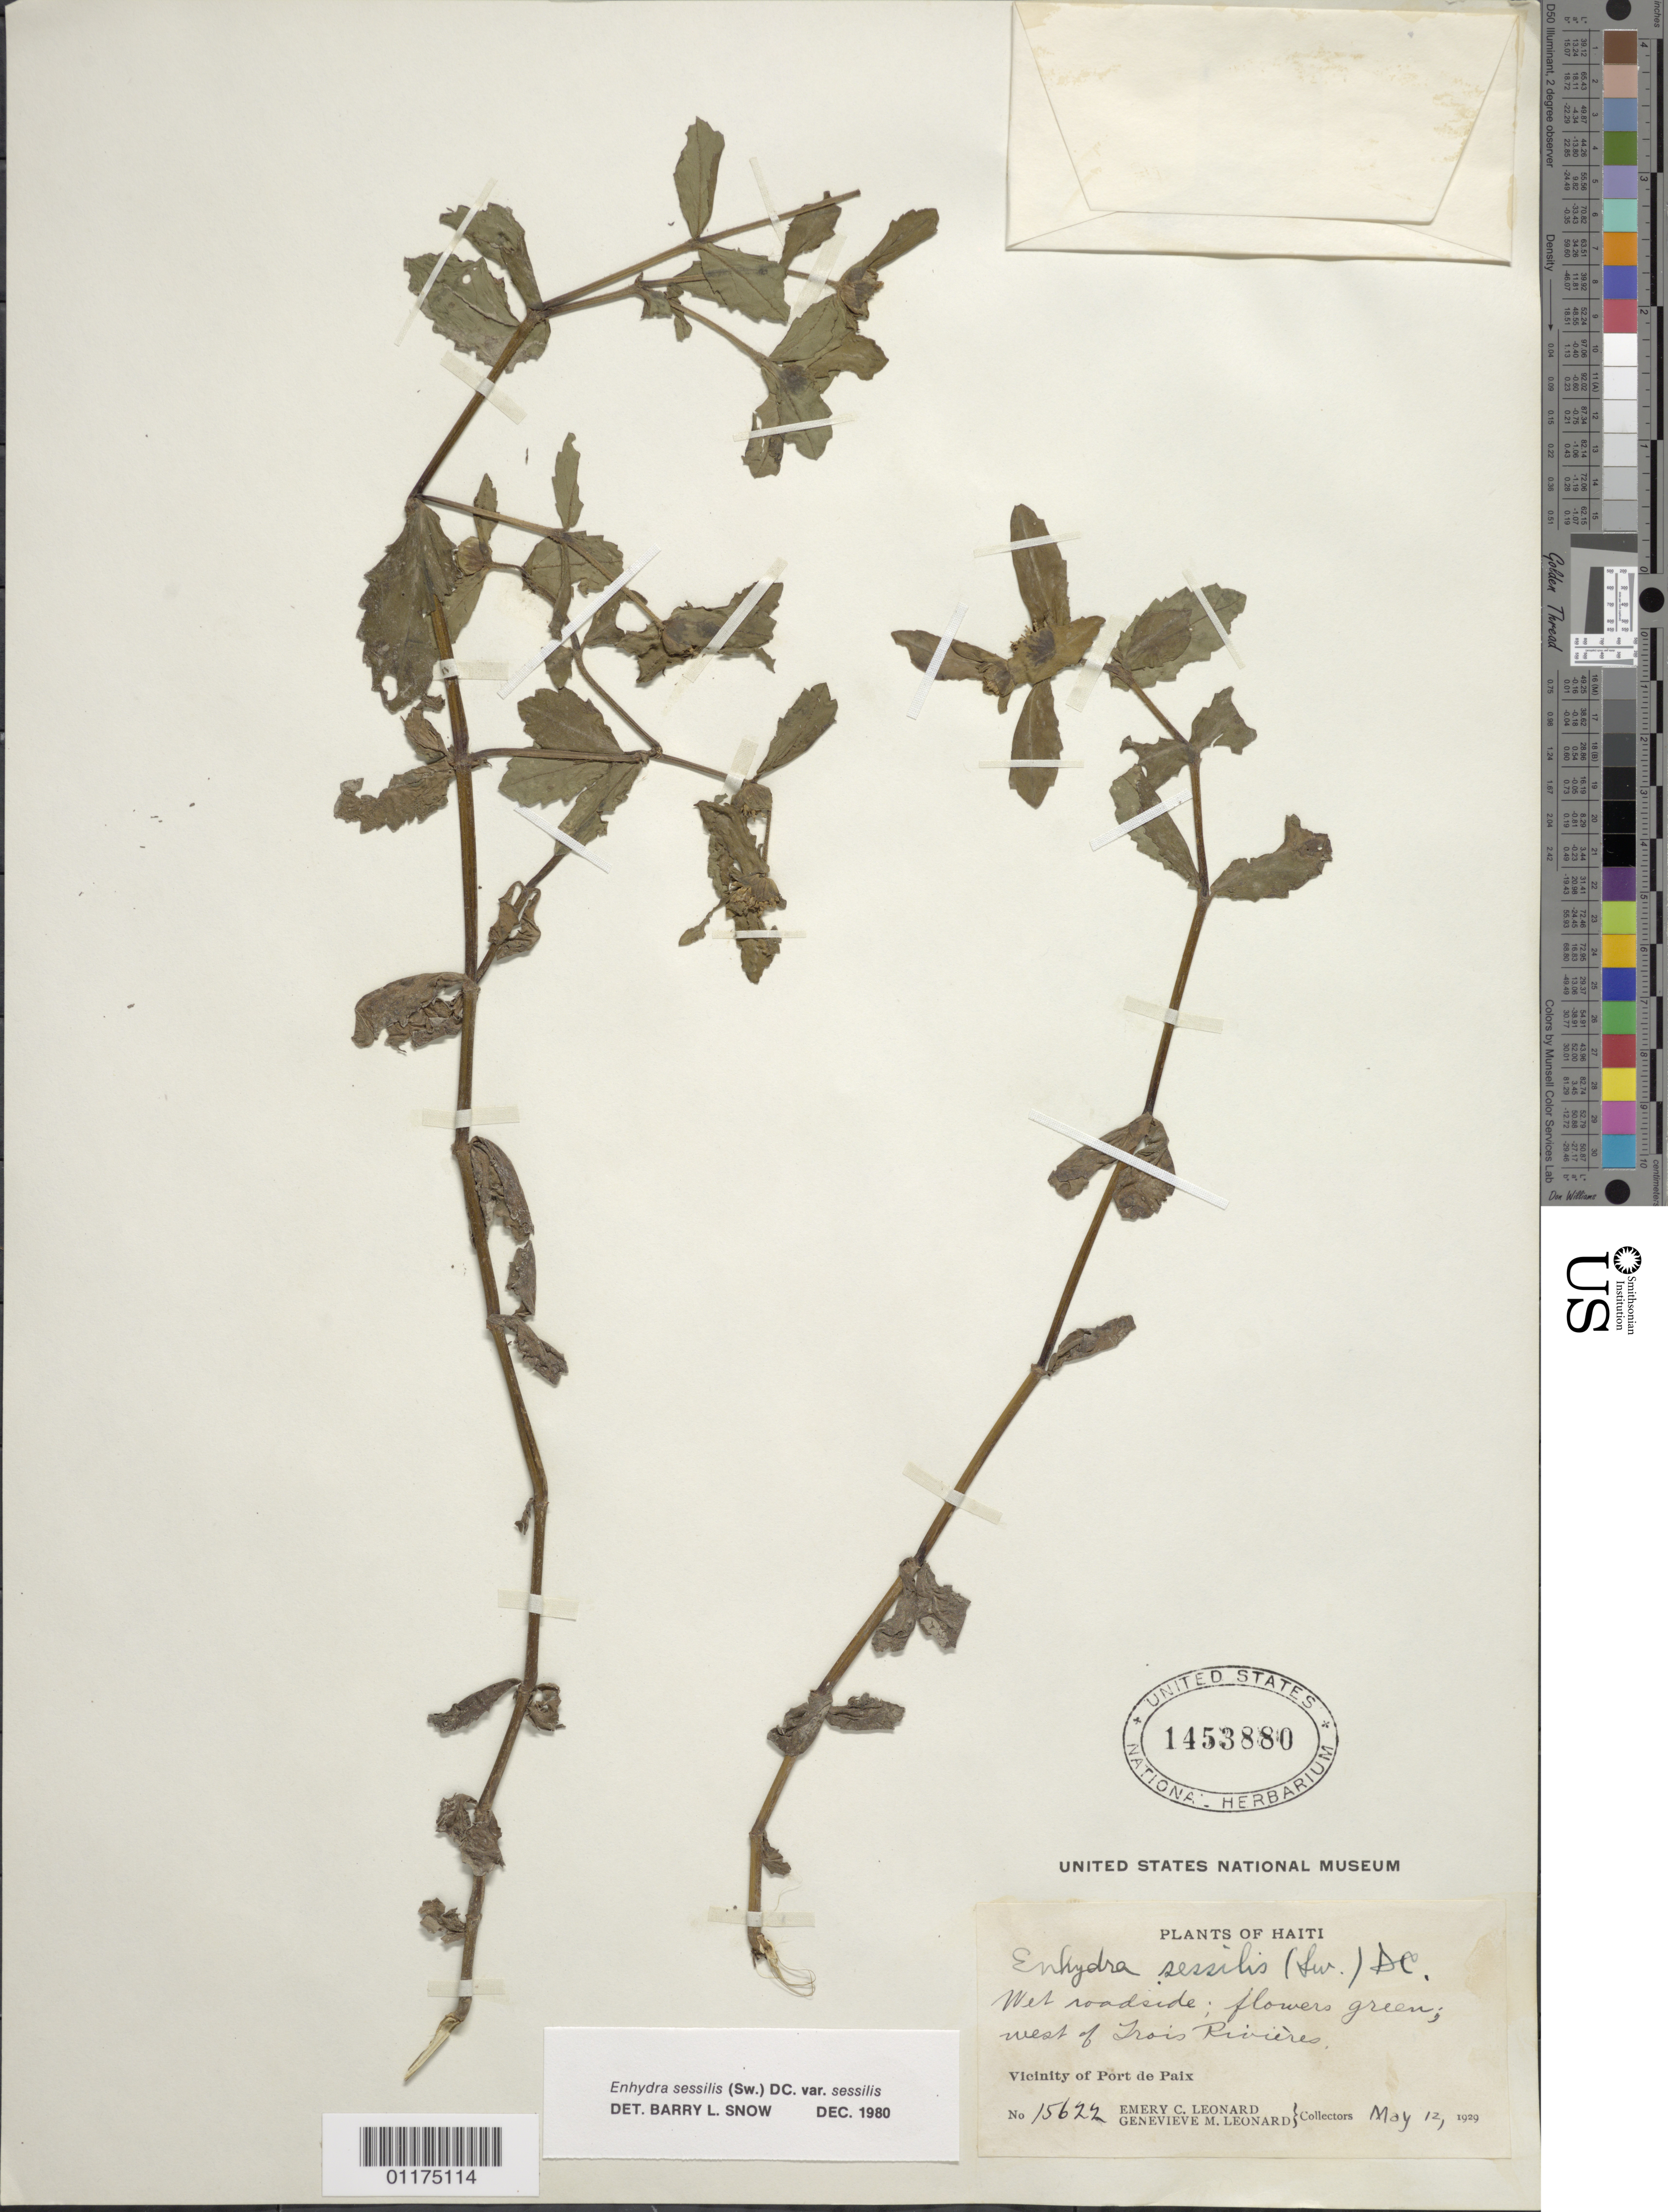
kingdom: Plantae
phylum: Tracheophyta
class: Magnoliopsida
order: Asterales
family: Asteraceae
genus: Enhydra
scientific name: Enhydra sessilis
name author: (Sw.) DC.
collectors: E. C. Leonard & G. M. Leonard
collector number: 15622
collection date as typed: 12 May 1929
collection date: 1929-05-12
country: Haiti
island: Hispaniola I.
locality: west of Trois Rivieres. Vicinity of Port de Paix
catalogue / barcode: US 1453880